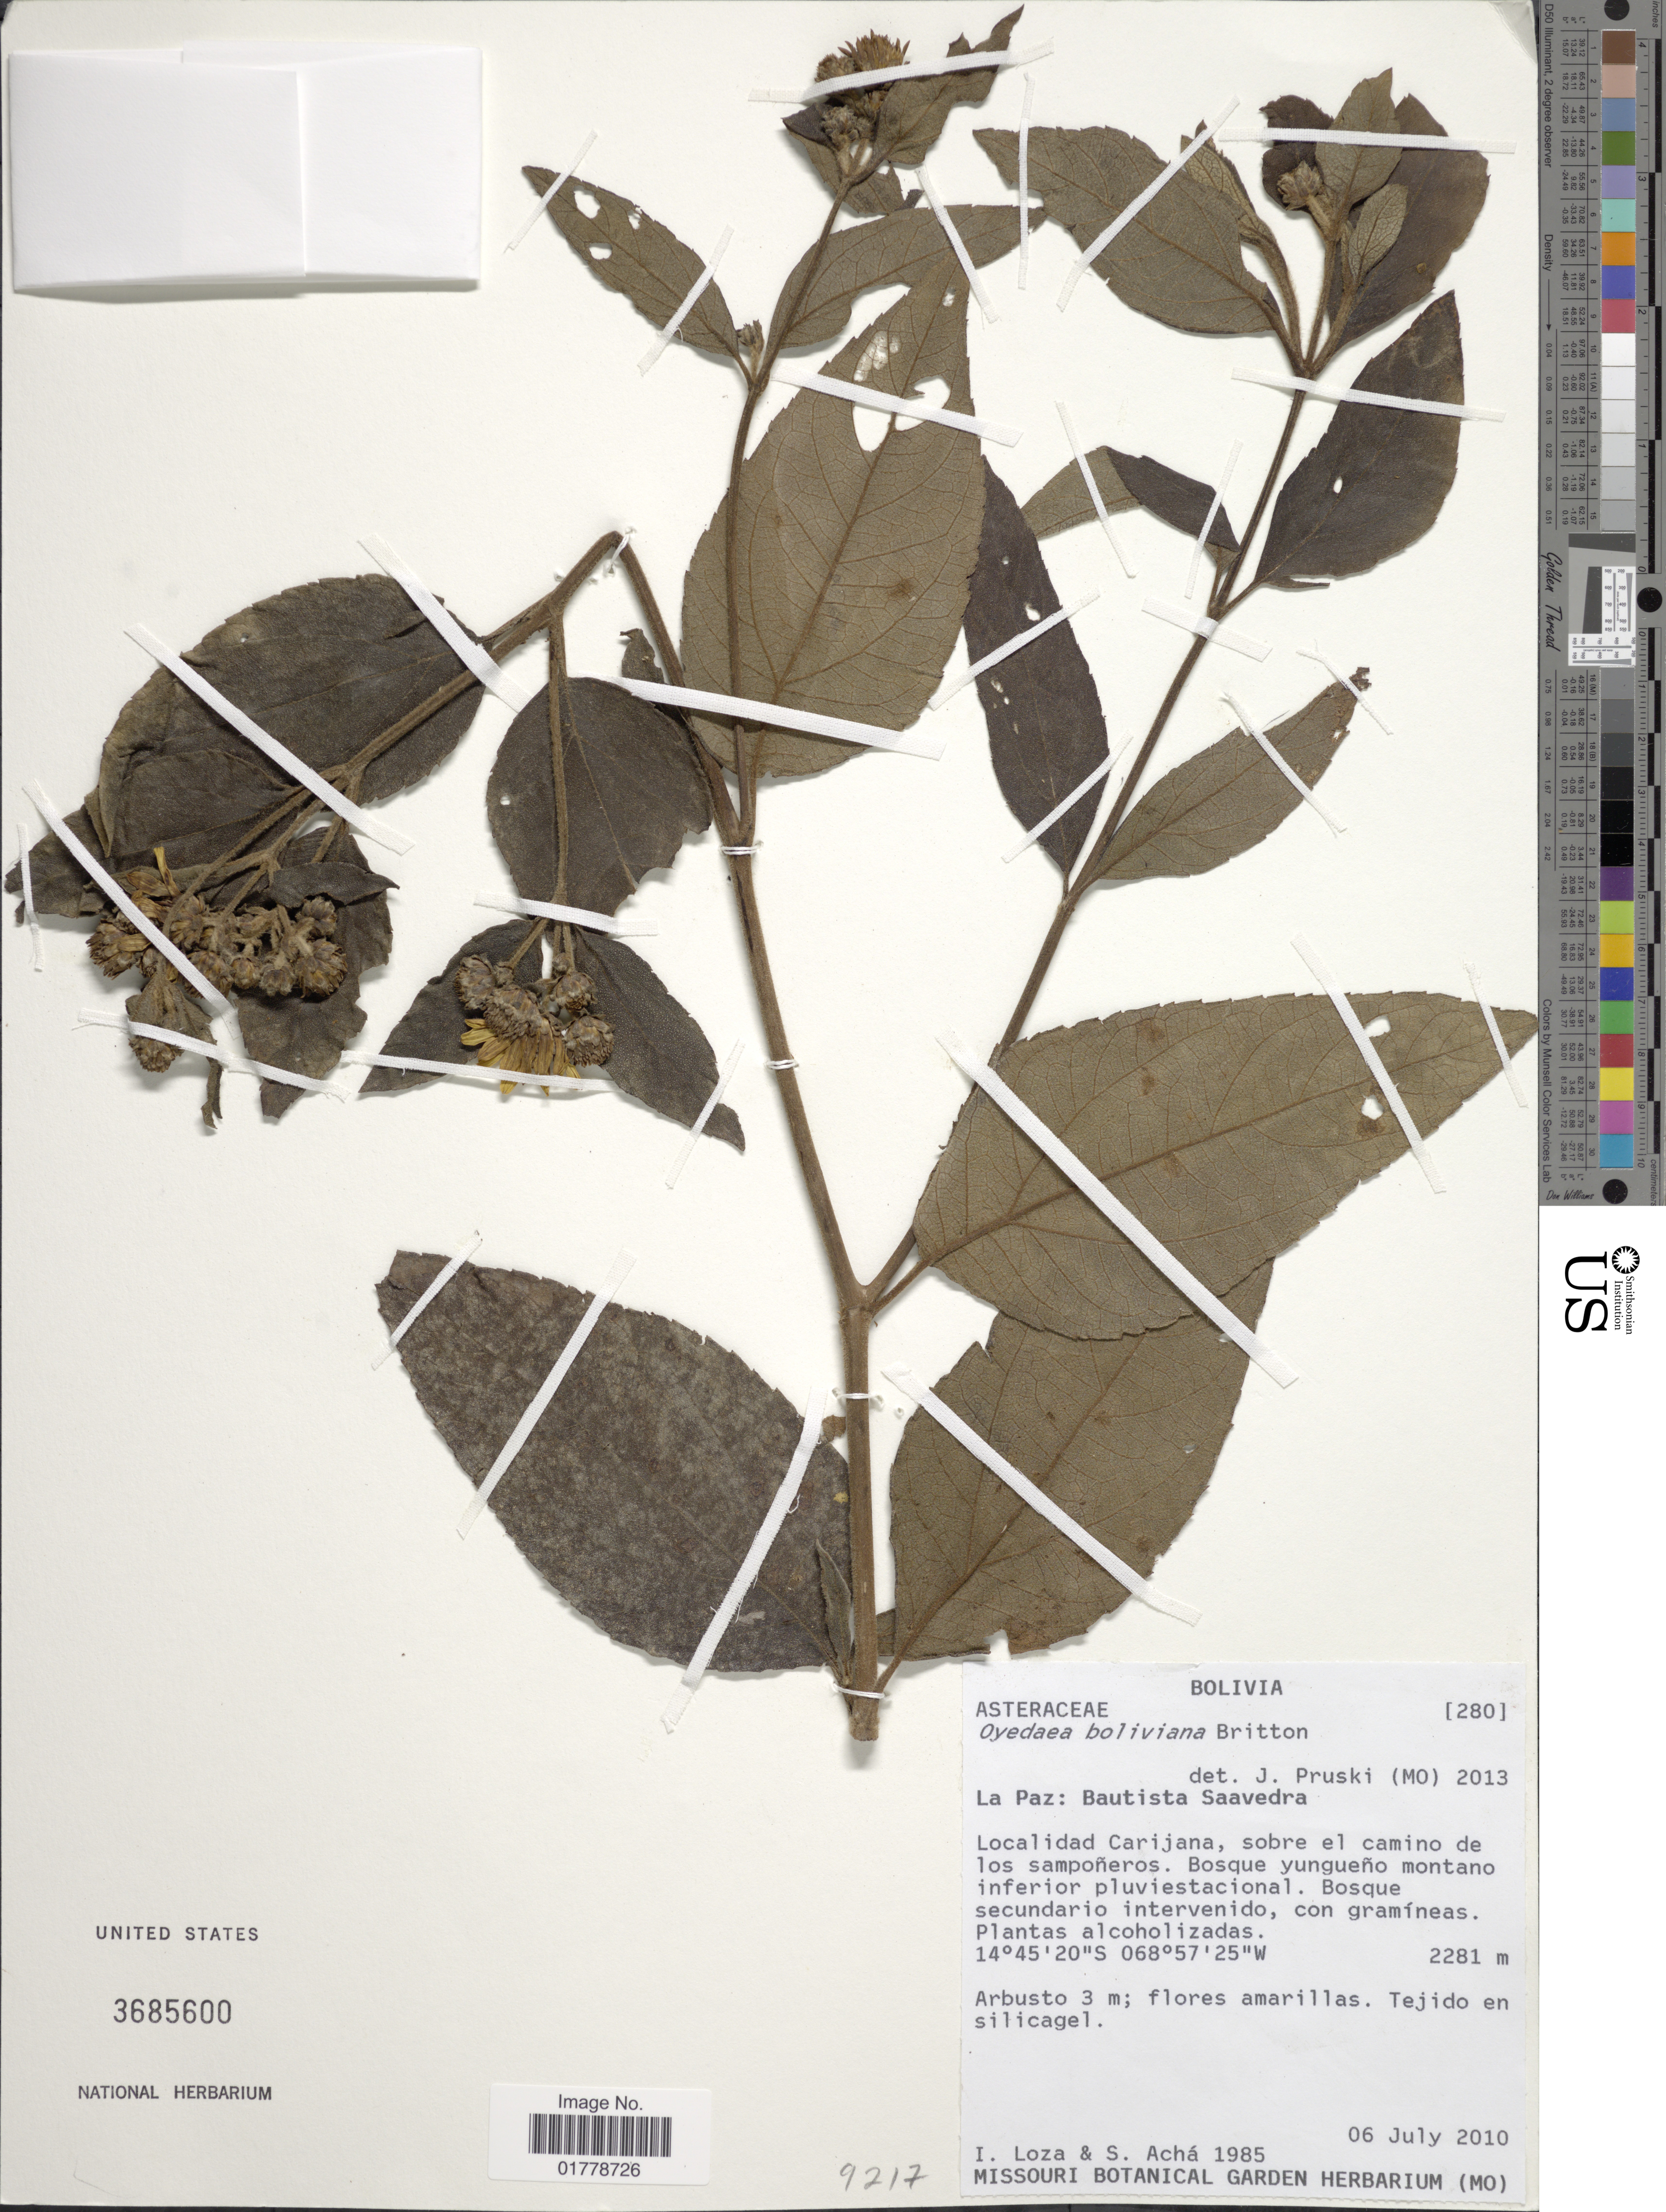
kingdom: Plantae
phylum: Tracheophyta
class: Magnoliopsida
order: Asterales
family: Asteraceae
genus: Oyedaea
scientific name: Oyedaea boliviana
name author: Britton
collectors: I. Loza & S. Acha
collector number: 1985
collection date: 2010-07-06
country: Bolivia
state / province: La Paz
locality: La Paz: Bautista Saavedra. Localidad Carijana, sobre el camino de los sampoñeros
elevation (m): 2281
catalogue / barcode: US 3685600